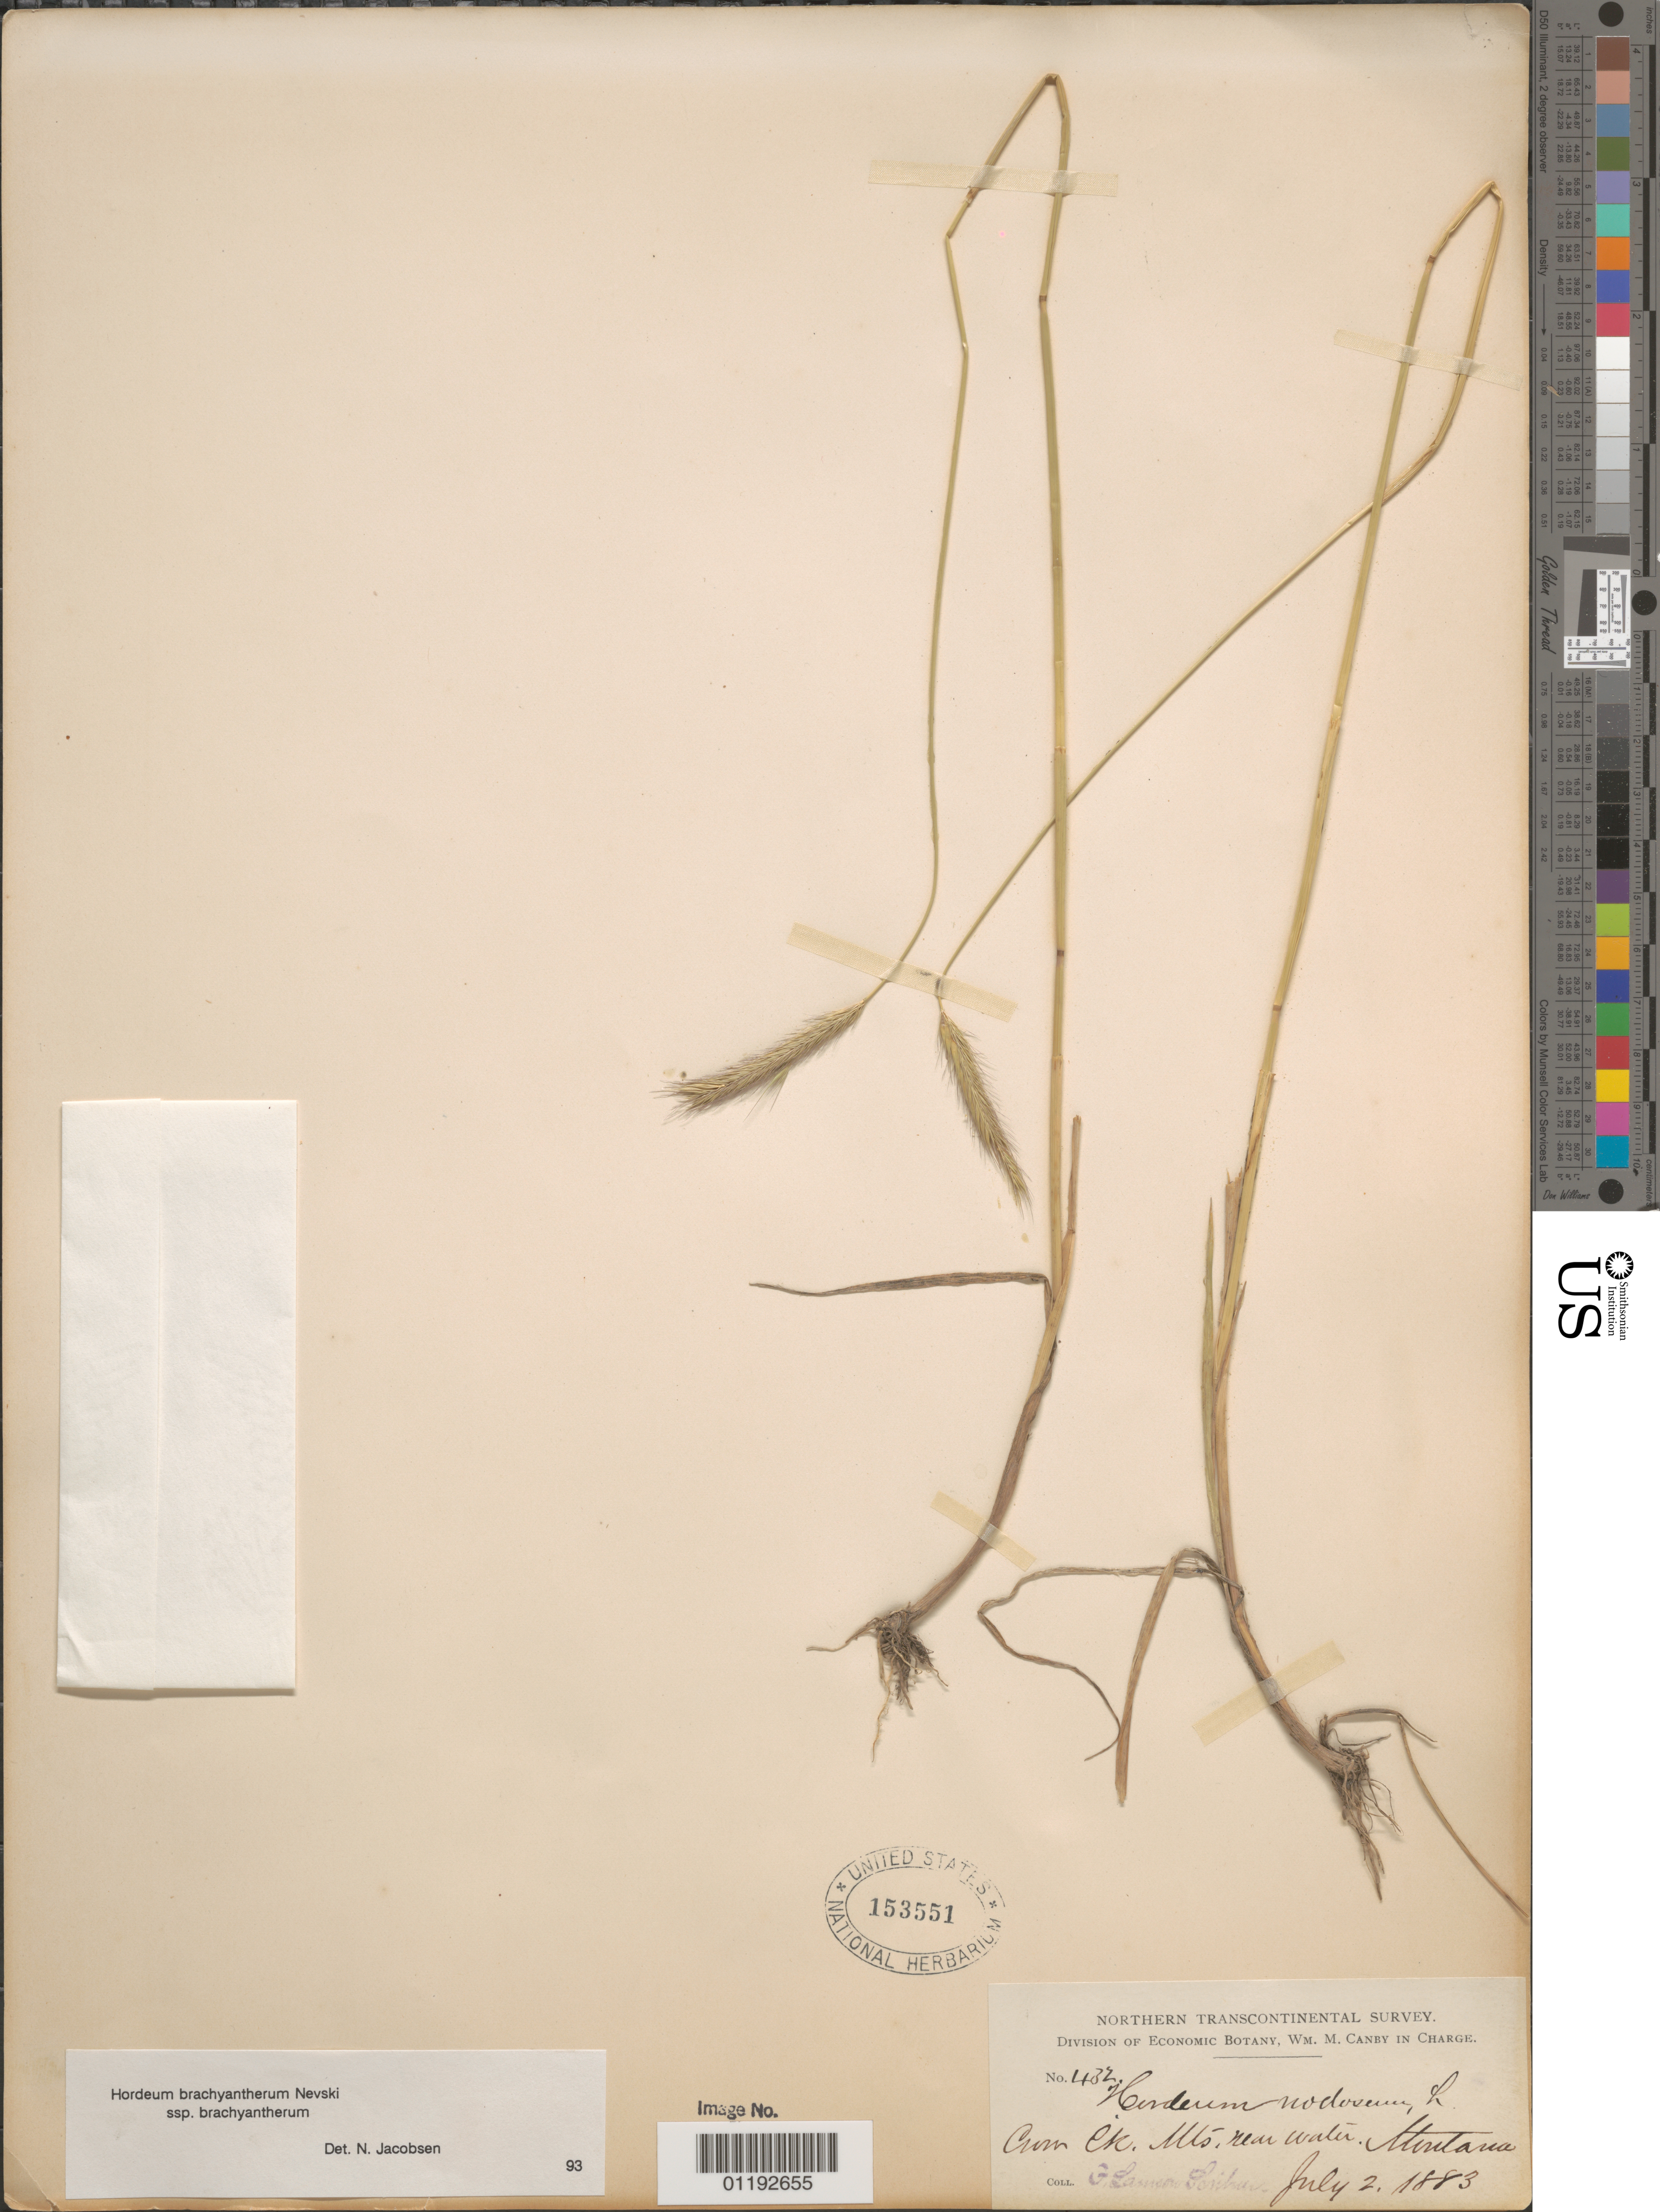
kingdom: Plantae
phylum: Tracheophyta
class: Liliopsida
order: Poales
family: Poaceae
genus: Hordeum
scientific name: Hordeum brachyantherum subsp. brachyantherum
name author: Nevski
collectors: F. L. Scribner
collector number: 432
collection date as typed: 02 Jul 1883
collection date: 1883-07-02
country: United States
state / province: Montana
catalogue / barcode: US 153551